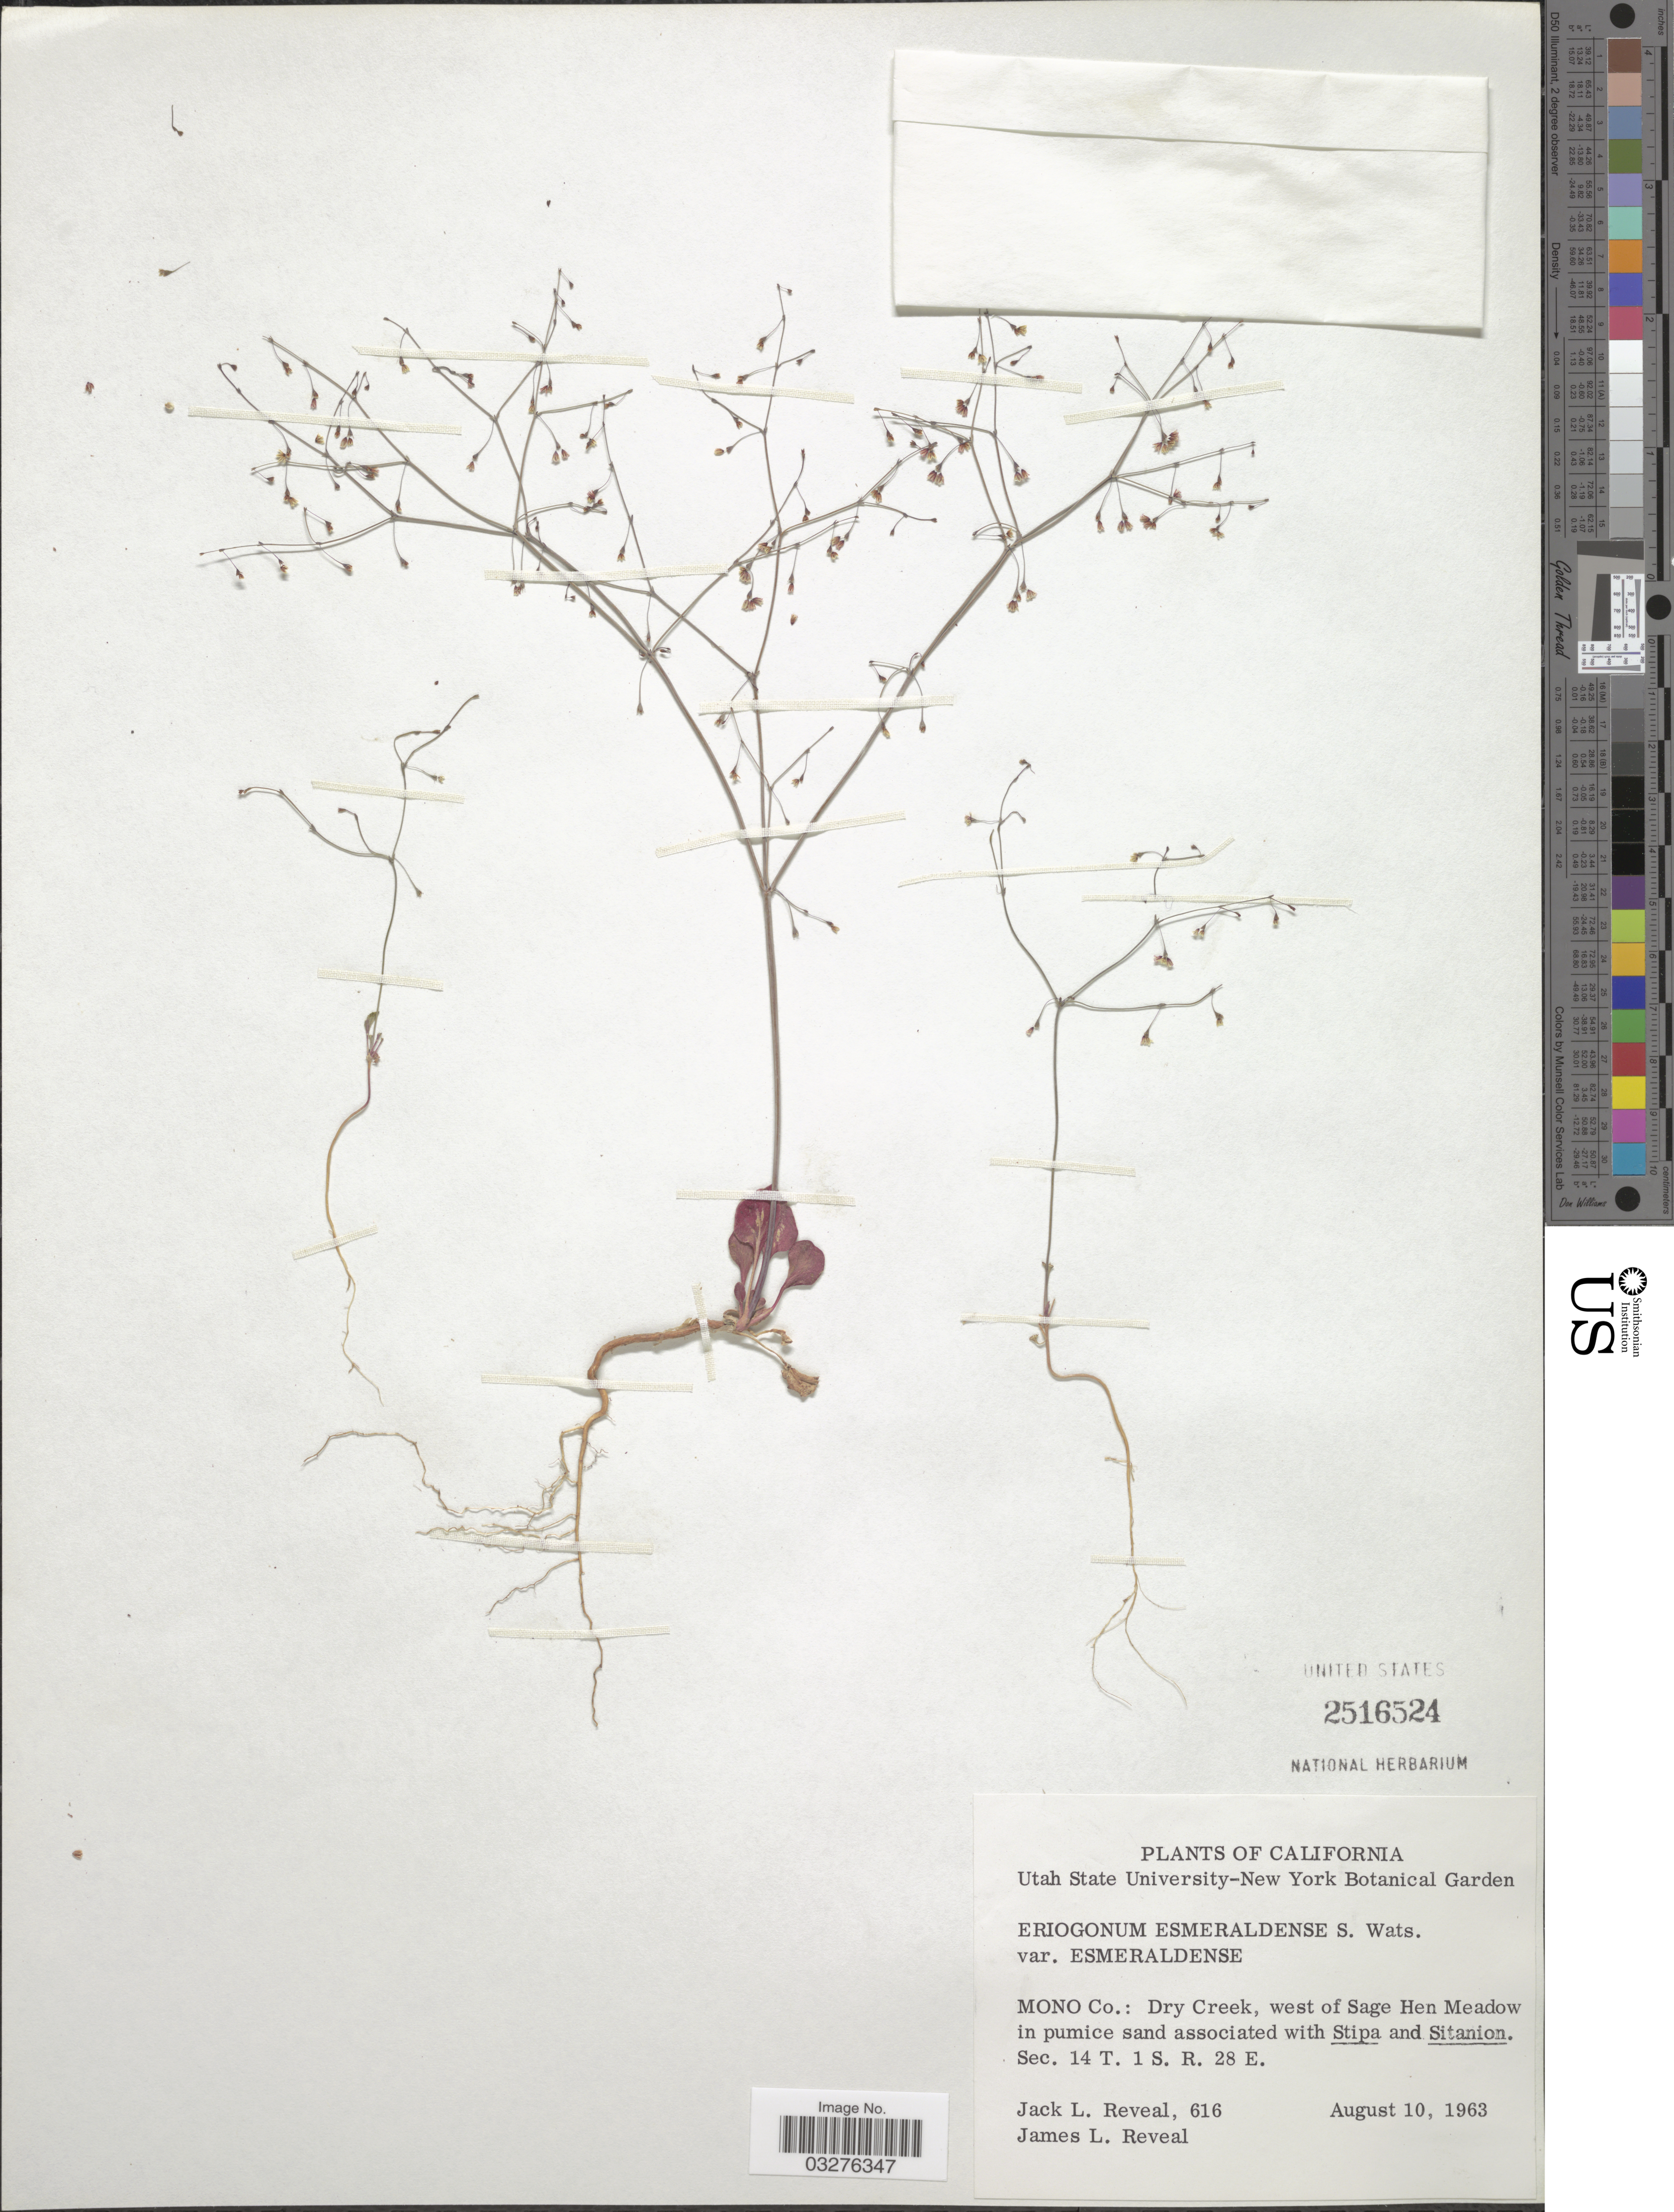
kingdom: Plantae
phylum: Tracheophyta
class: Magnoliopsida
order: Caryophyllales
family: Polygonaceae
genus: Eriogonum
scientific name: Eriogonum esmeraldense var. esmeraldense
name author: S. Watson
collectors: J. L. Reveal & J. L. Reveal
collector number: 616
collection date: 1963-08-10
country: United States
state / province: California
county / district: Mono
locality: Mono Co.: Dry Creek, west of Sage Hen Meadow, Sec. 14T. 1S. R28E.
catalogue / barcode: US 2516524